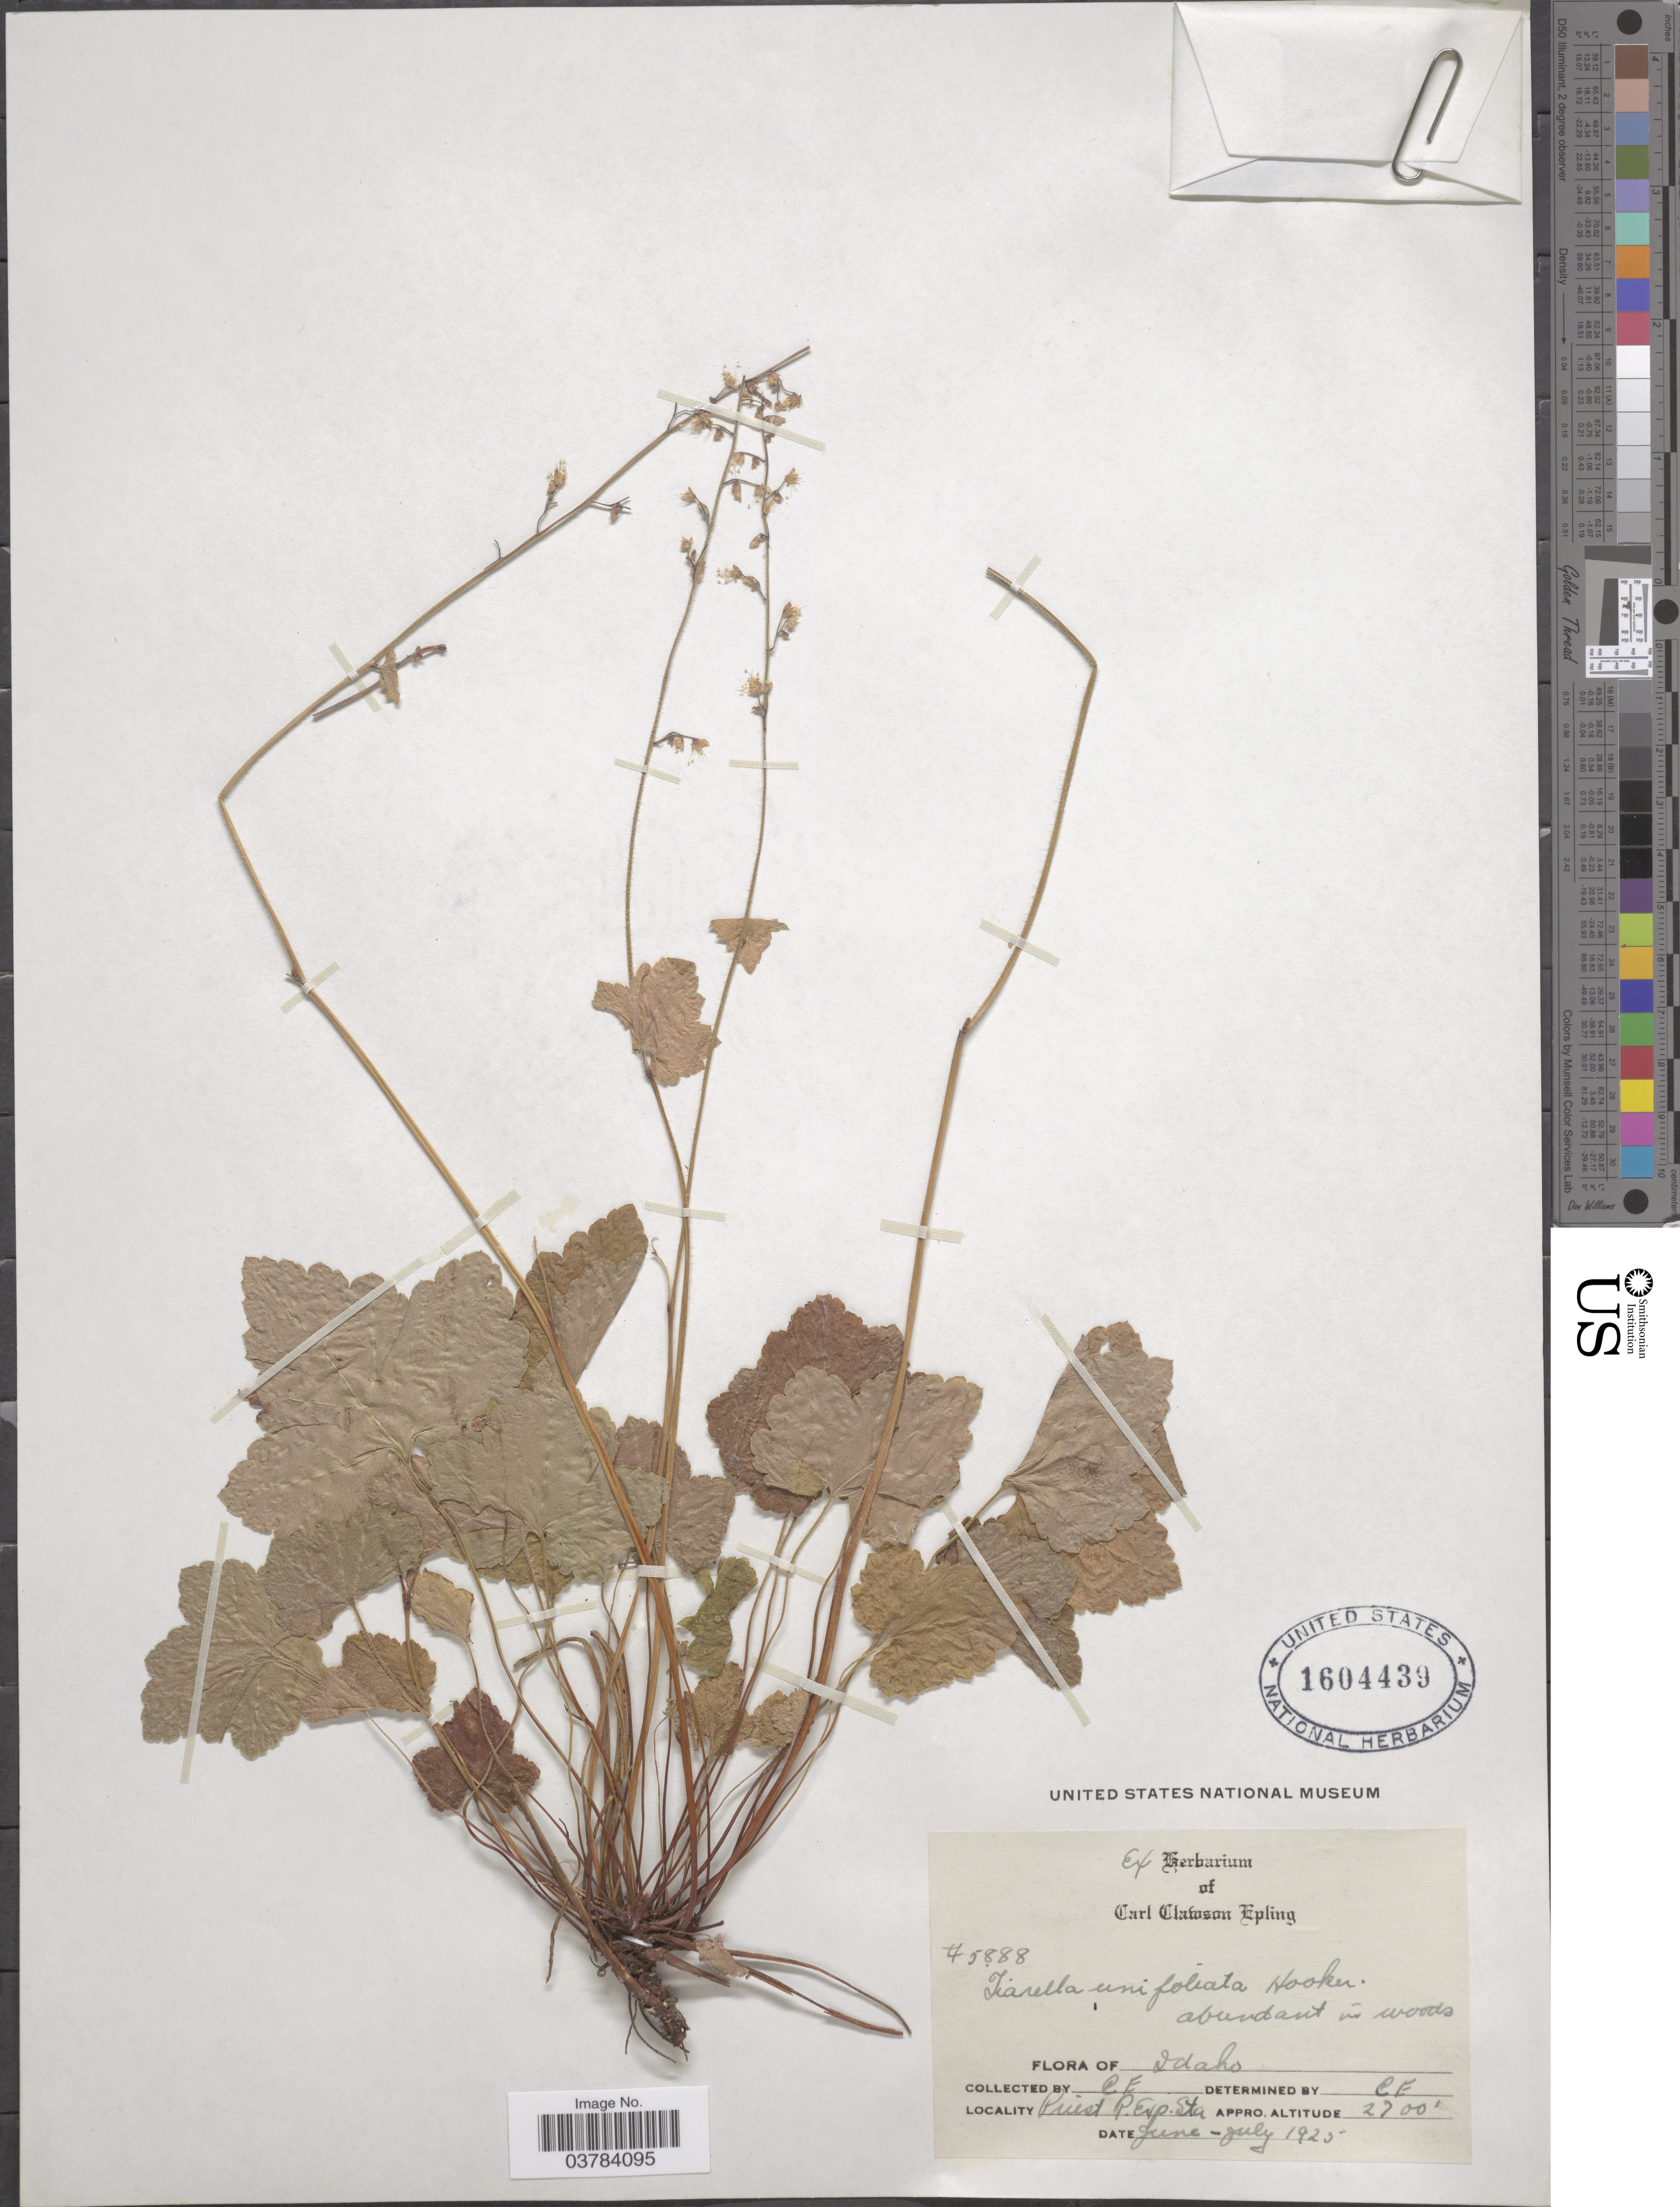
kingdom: Plantae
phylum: Tracheophyta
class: Magnoliopsida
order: Saxifragales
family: Saxifragaceae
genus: Tiarella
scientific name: Tiarella unifoliata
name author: Hook.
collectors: C. C. Epling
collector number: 5888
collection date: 1925-06/1925-07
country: United States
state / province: Idaho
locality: Priest R. Exp.Sta.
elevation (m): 823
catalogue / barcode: US 1604439